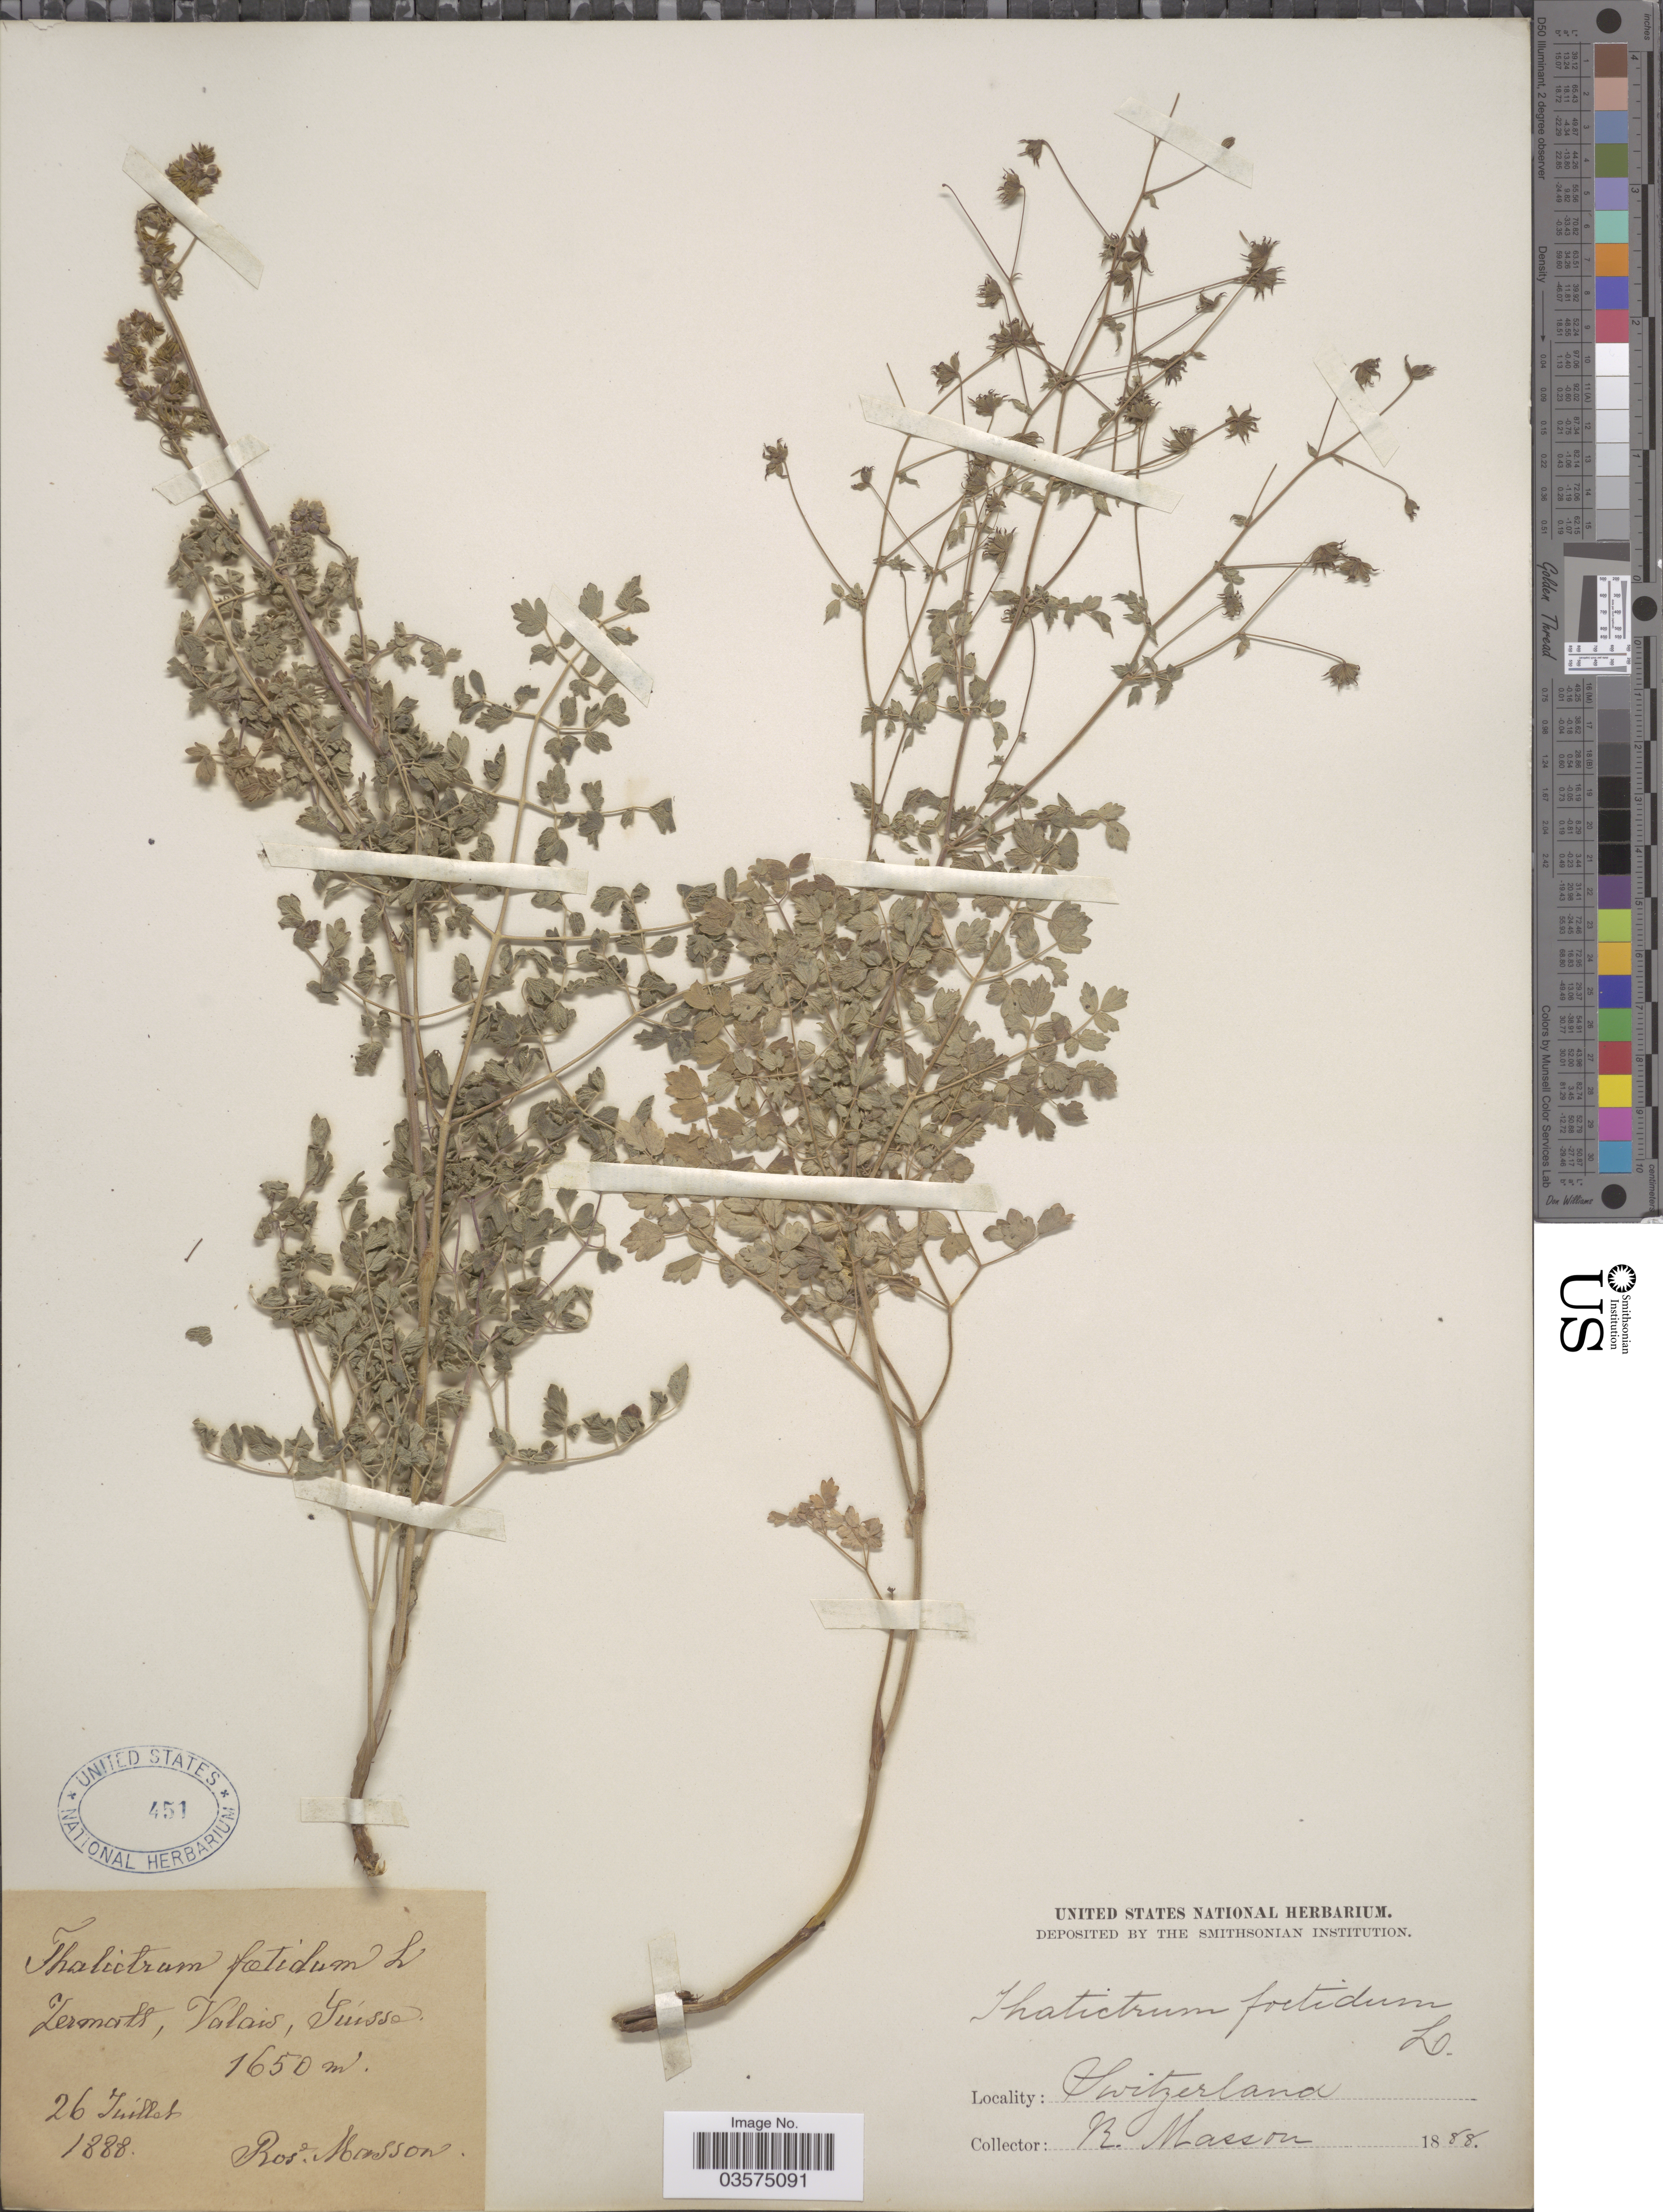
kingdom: Plantae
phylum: Tracheophyta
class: Magnoliopsida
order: Ranunculales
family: Ranunculaceae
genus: Thalictrum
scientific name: Thalictrum foetidum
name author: L.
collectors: R. Masson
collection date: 1888-07-26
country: Switzerland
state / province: Valais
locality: Zermatt, Suisse.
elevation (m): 1650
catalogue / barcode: US 451